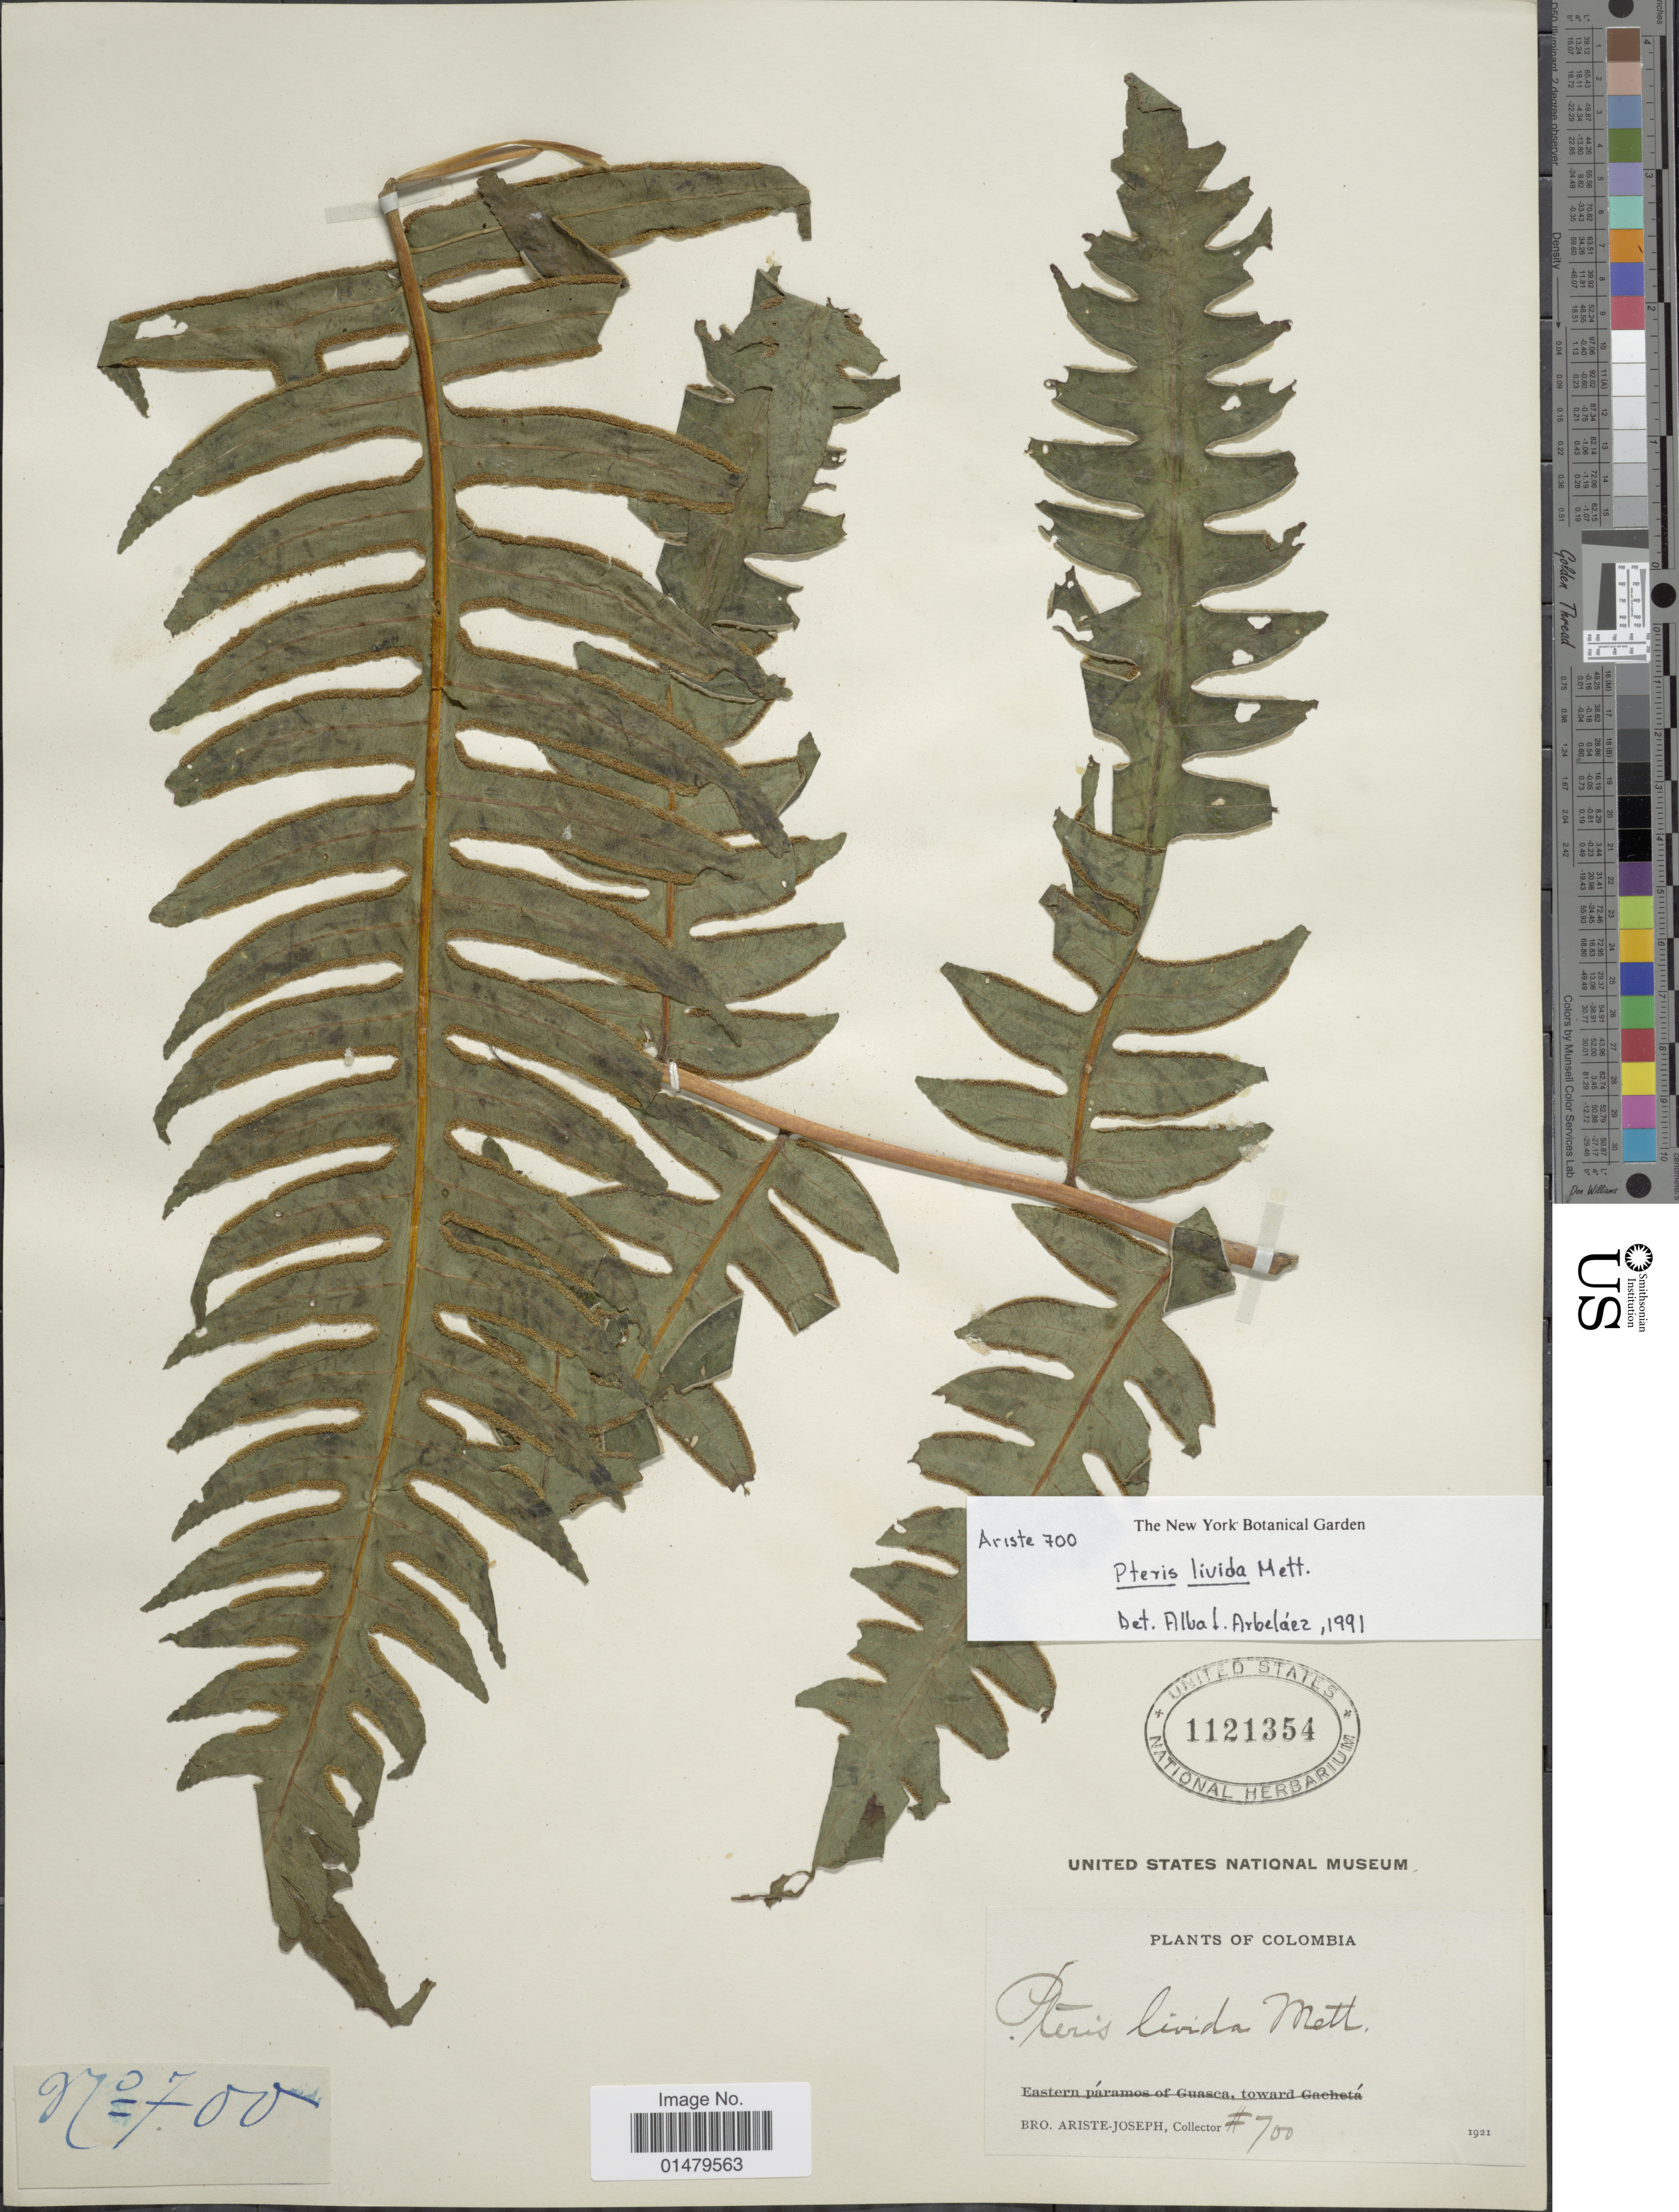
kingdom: Plantae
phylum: Tracheophyta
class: Polypodiopsida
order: Polypodiales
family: Pteridaceae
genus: Pteris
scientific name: Pteris livida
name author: Mett. in Triana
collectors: Bro. Ariste-Joseph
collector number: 700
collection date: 1921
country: Colombia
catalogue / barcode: US 1121354